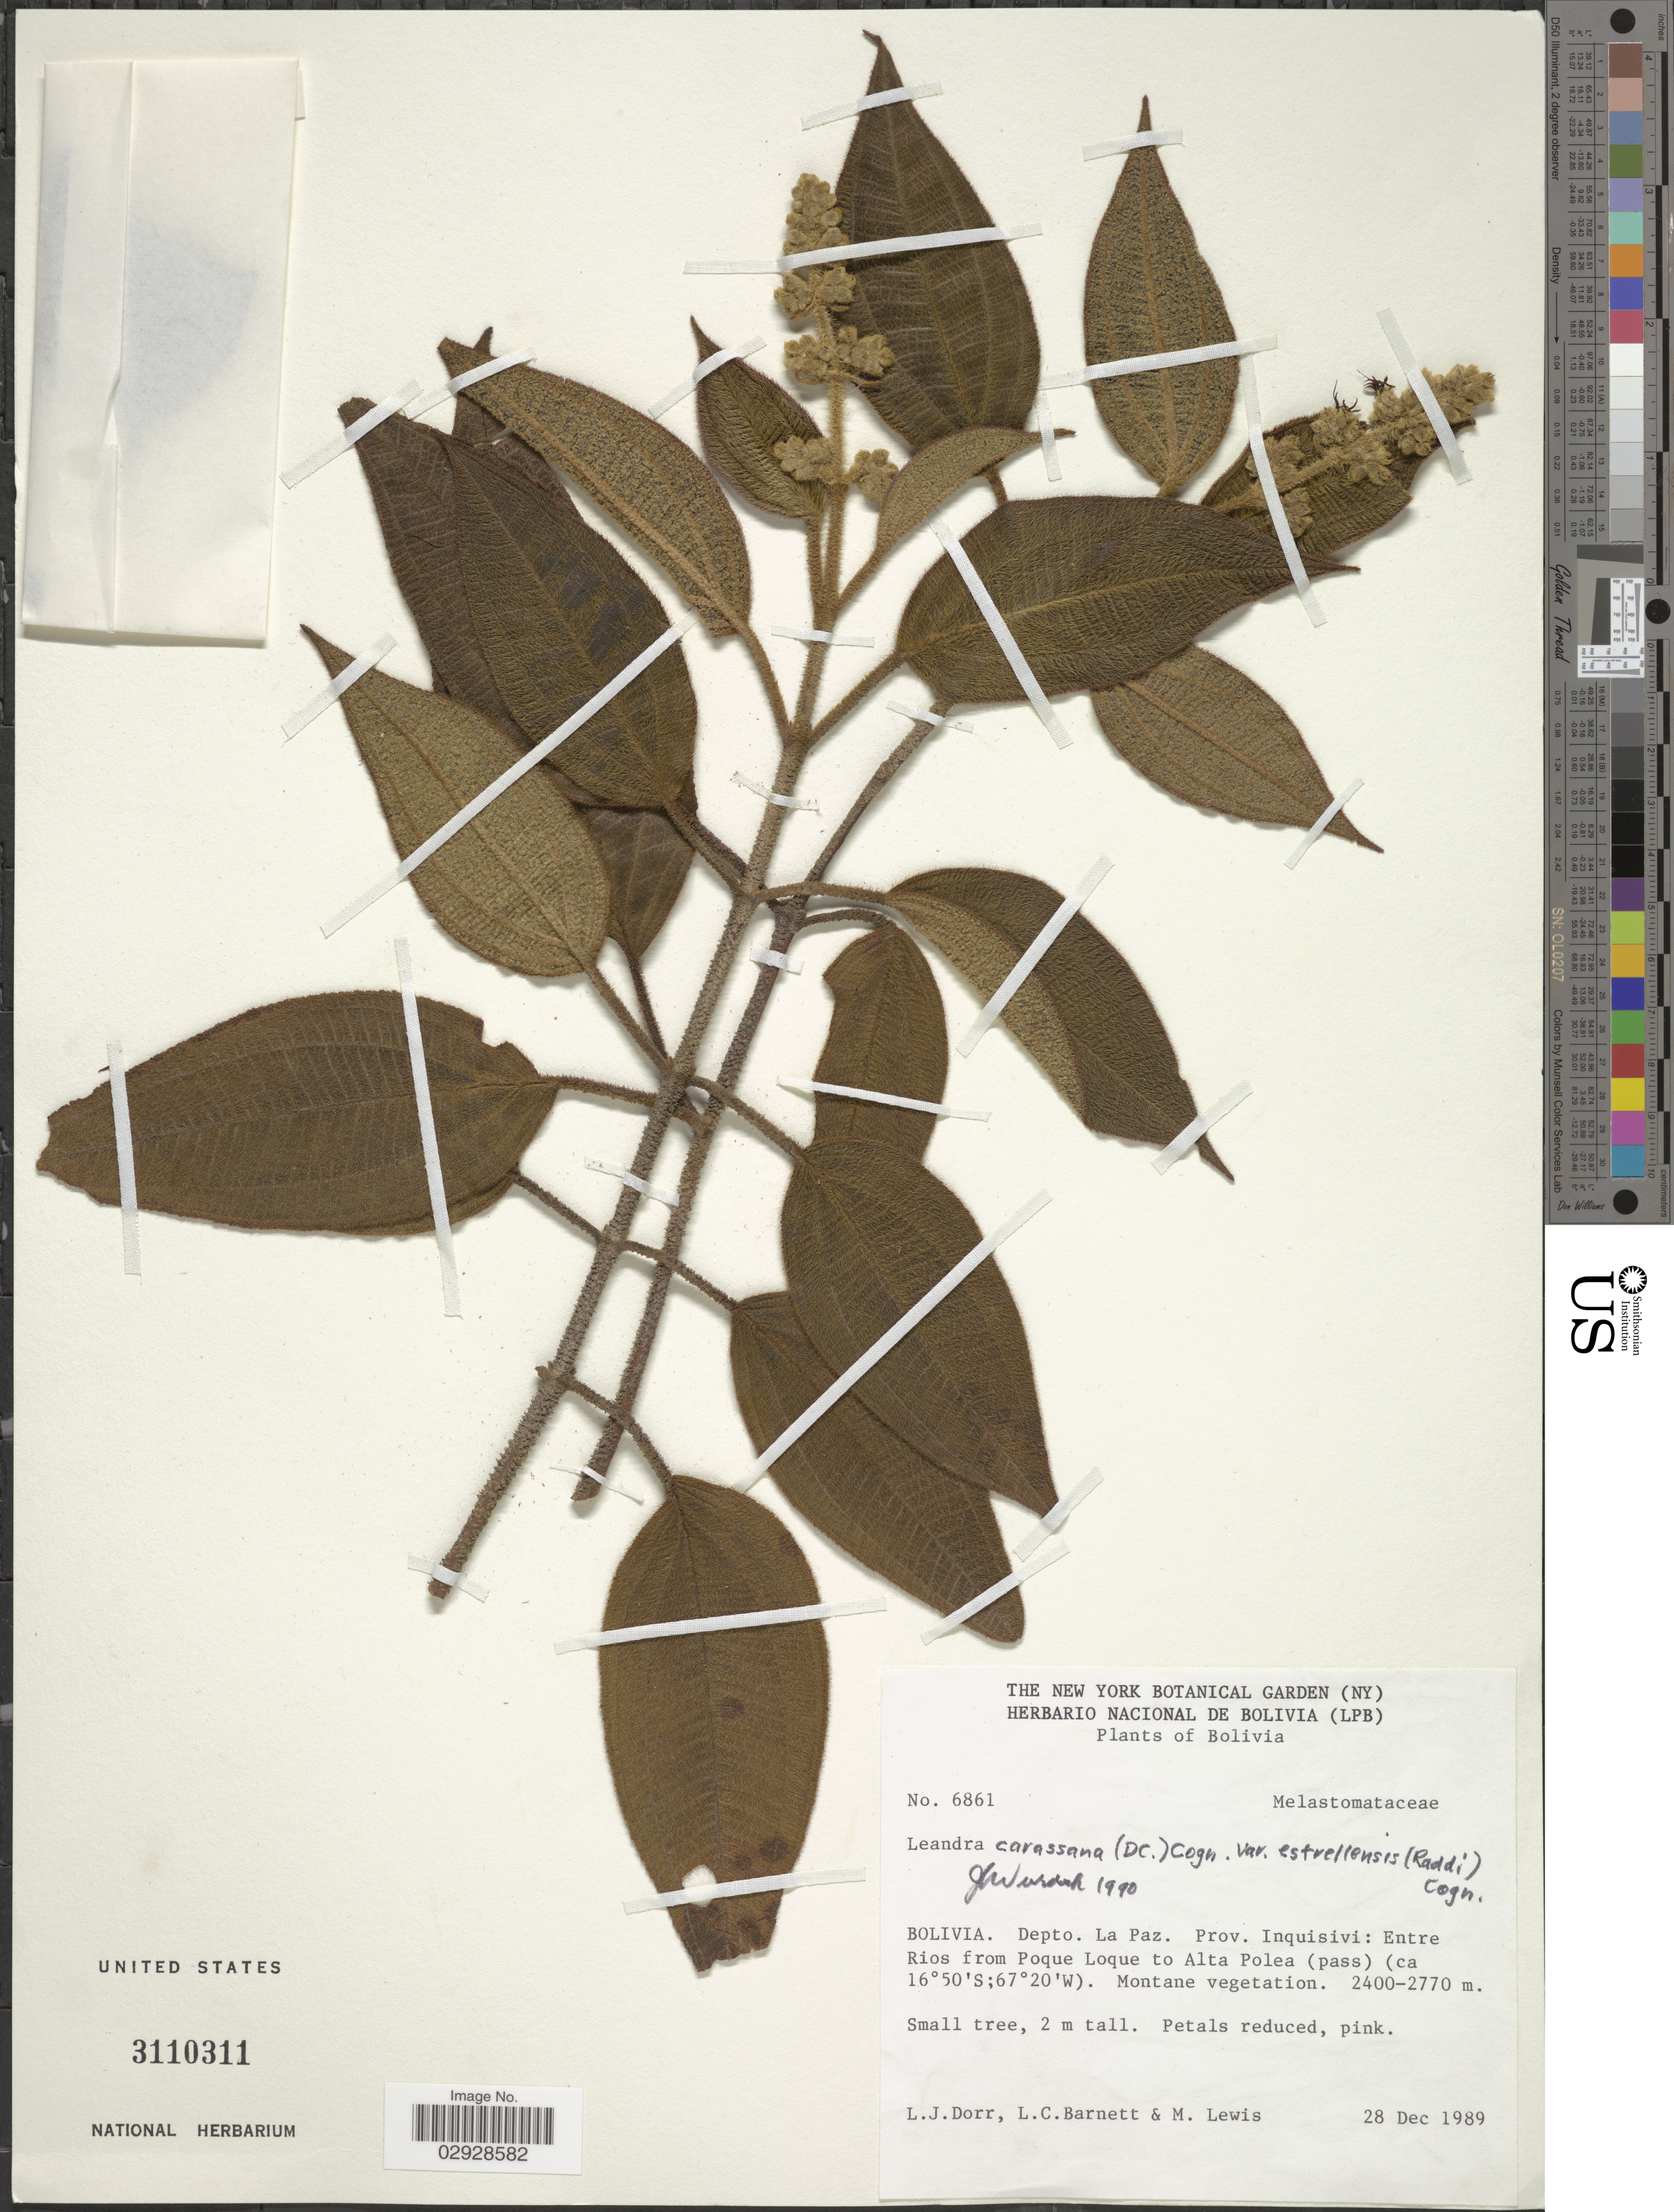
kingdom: Plantae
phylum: Tracheophyta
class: Magnoliopsida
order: Myrtales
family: Melastomataceae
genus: Leandra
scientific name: Leandra carassana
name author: (DC.) Cogn.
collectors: L. J. Dorr, L. C. Barnett & M. Lewis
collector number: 6861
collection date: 1989-12-28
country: Bolivia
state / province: La Paz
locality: Depto. La Paz. Prov. Inquisivi: Entre Rios from Poque to Alta Polea (pass).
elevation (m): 2400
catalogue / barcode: US 3110311